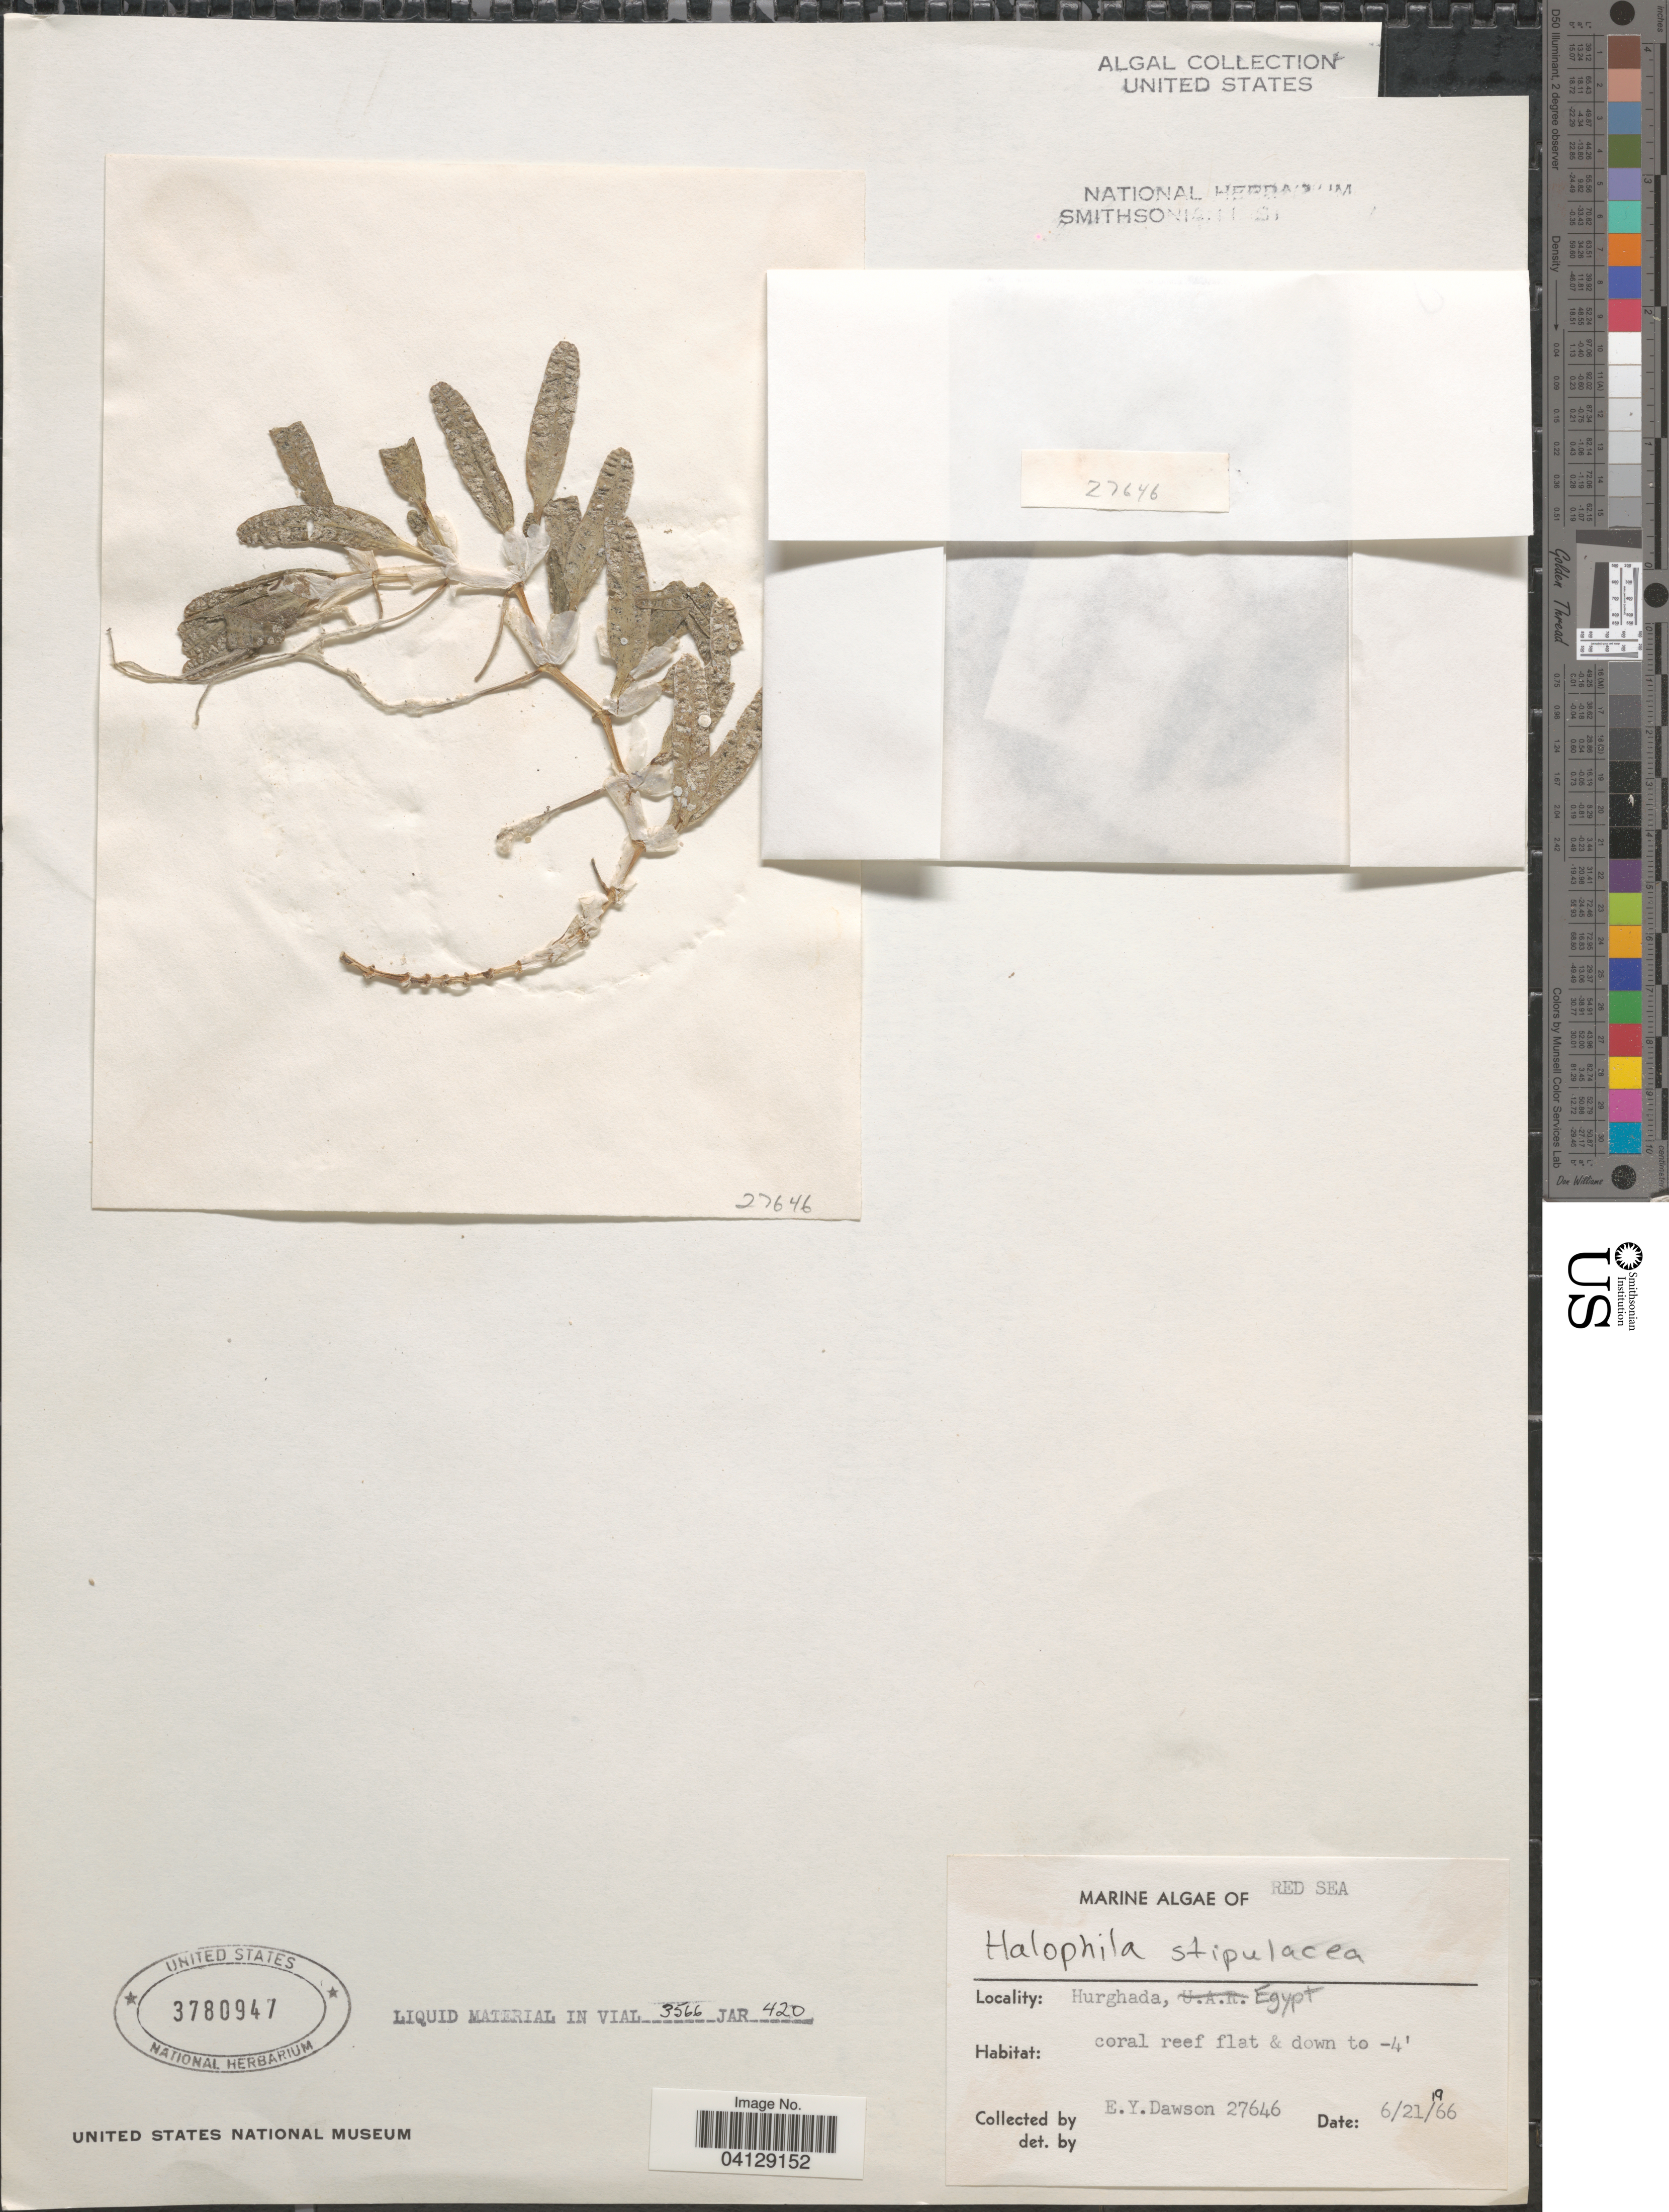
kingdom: Plantae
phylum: Tracheophyta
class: Liliopsida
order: Alismatales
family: Hydrocharitaceae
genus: Halophila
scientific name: Halophila stipulacea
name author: (Forssk.) Asch.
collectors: E. Y. Dawson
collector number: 27646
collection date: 1966-06-21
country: Egypt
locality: Hurghada. Red Sea.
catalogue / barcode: US 3780947